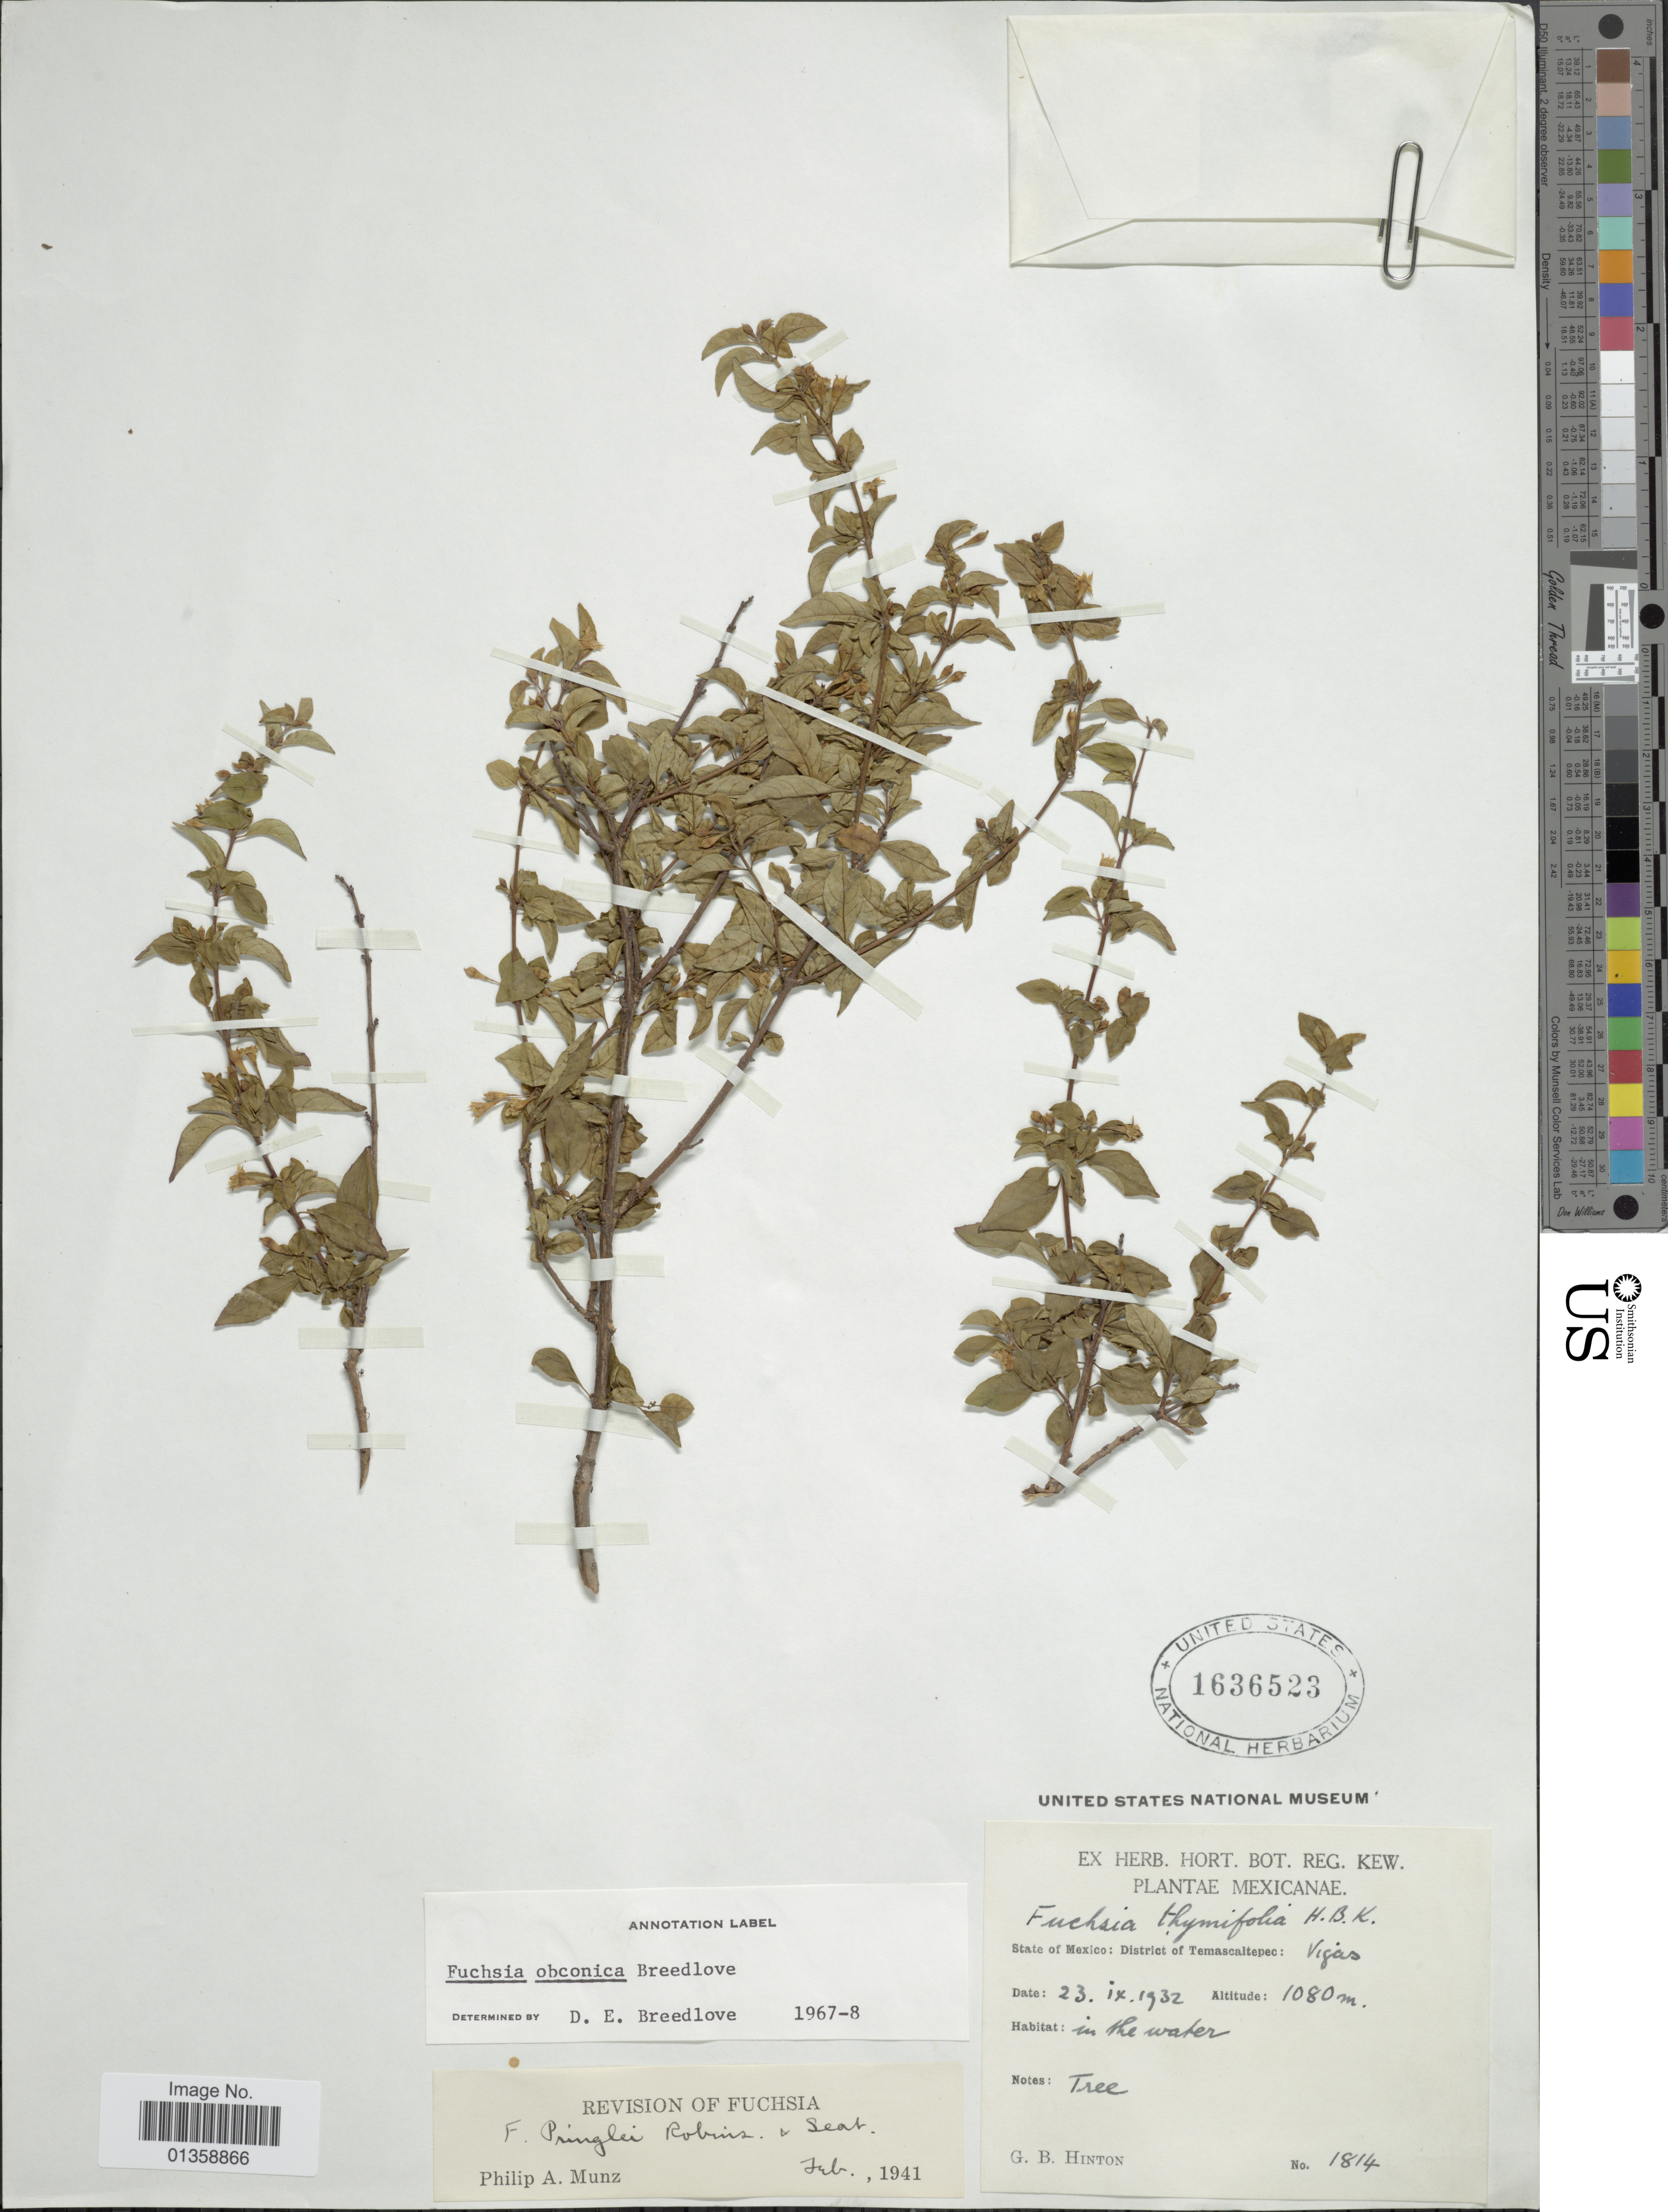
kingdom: Plantae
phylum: Tracheophyta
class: Magnoliopsida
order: Myrtales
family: Onagraceae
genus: Fuchsia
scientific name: Fuchsia obconica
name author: Breedlove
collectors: G. B. Hinton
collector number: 1814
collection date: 1932-09-23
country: Mexico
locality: District of Temascaltepec: Vigas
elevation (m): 1080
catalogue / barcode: US 1636523